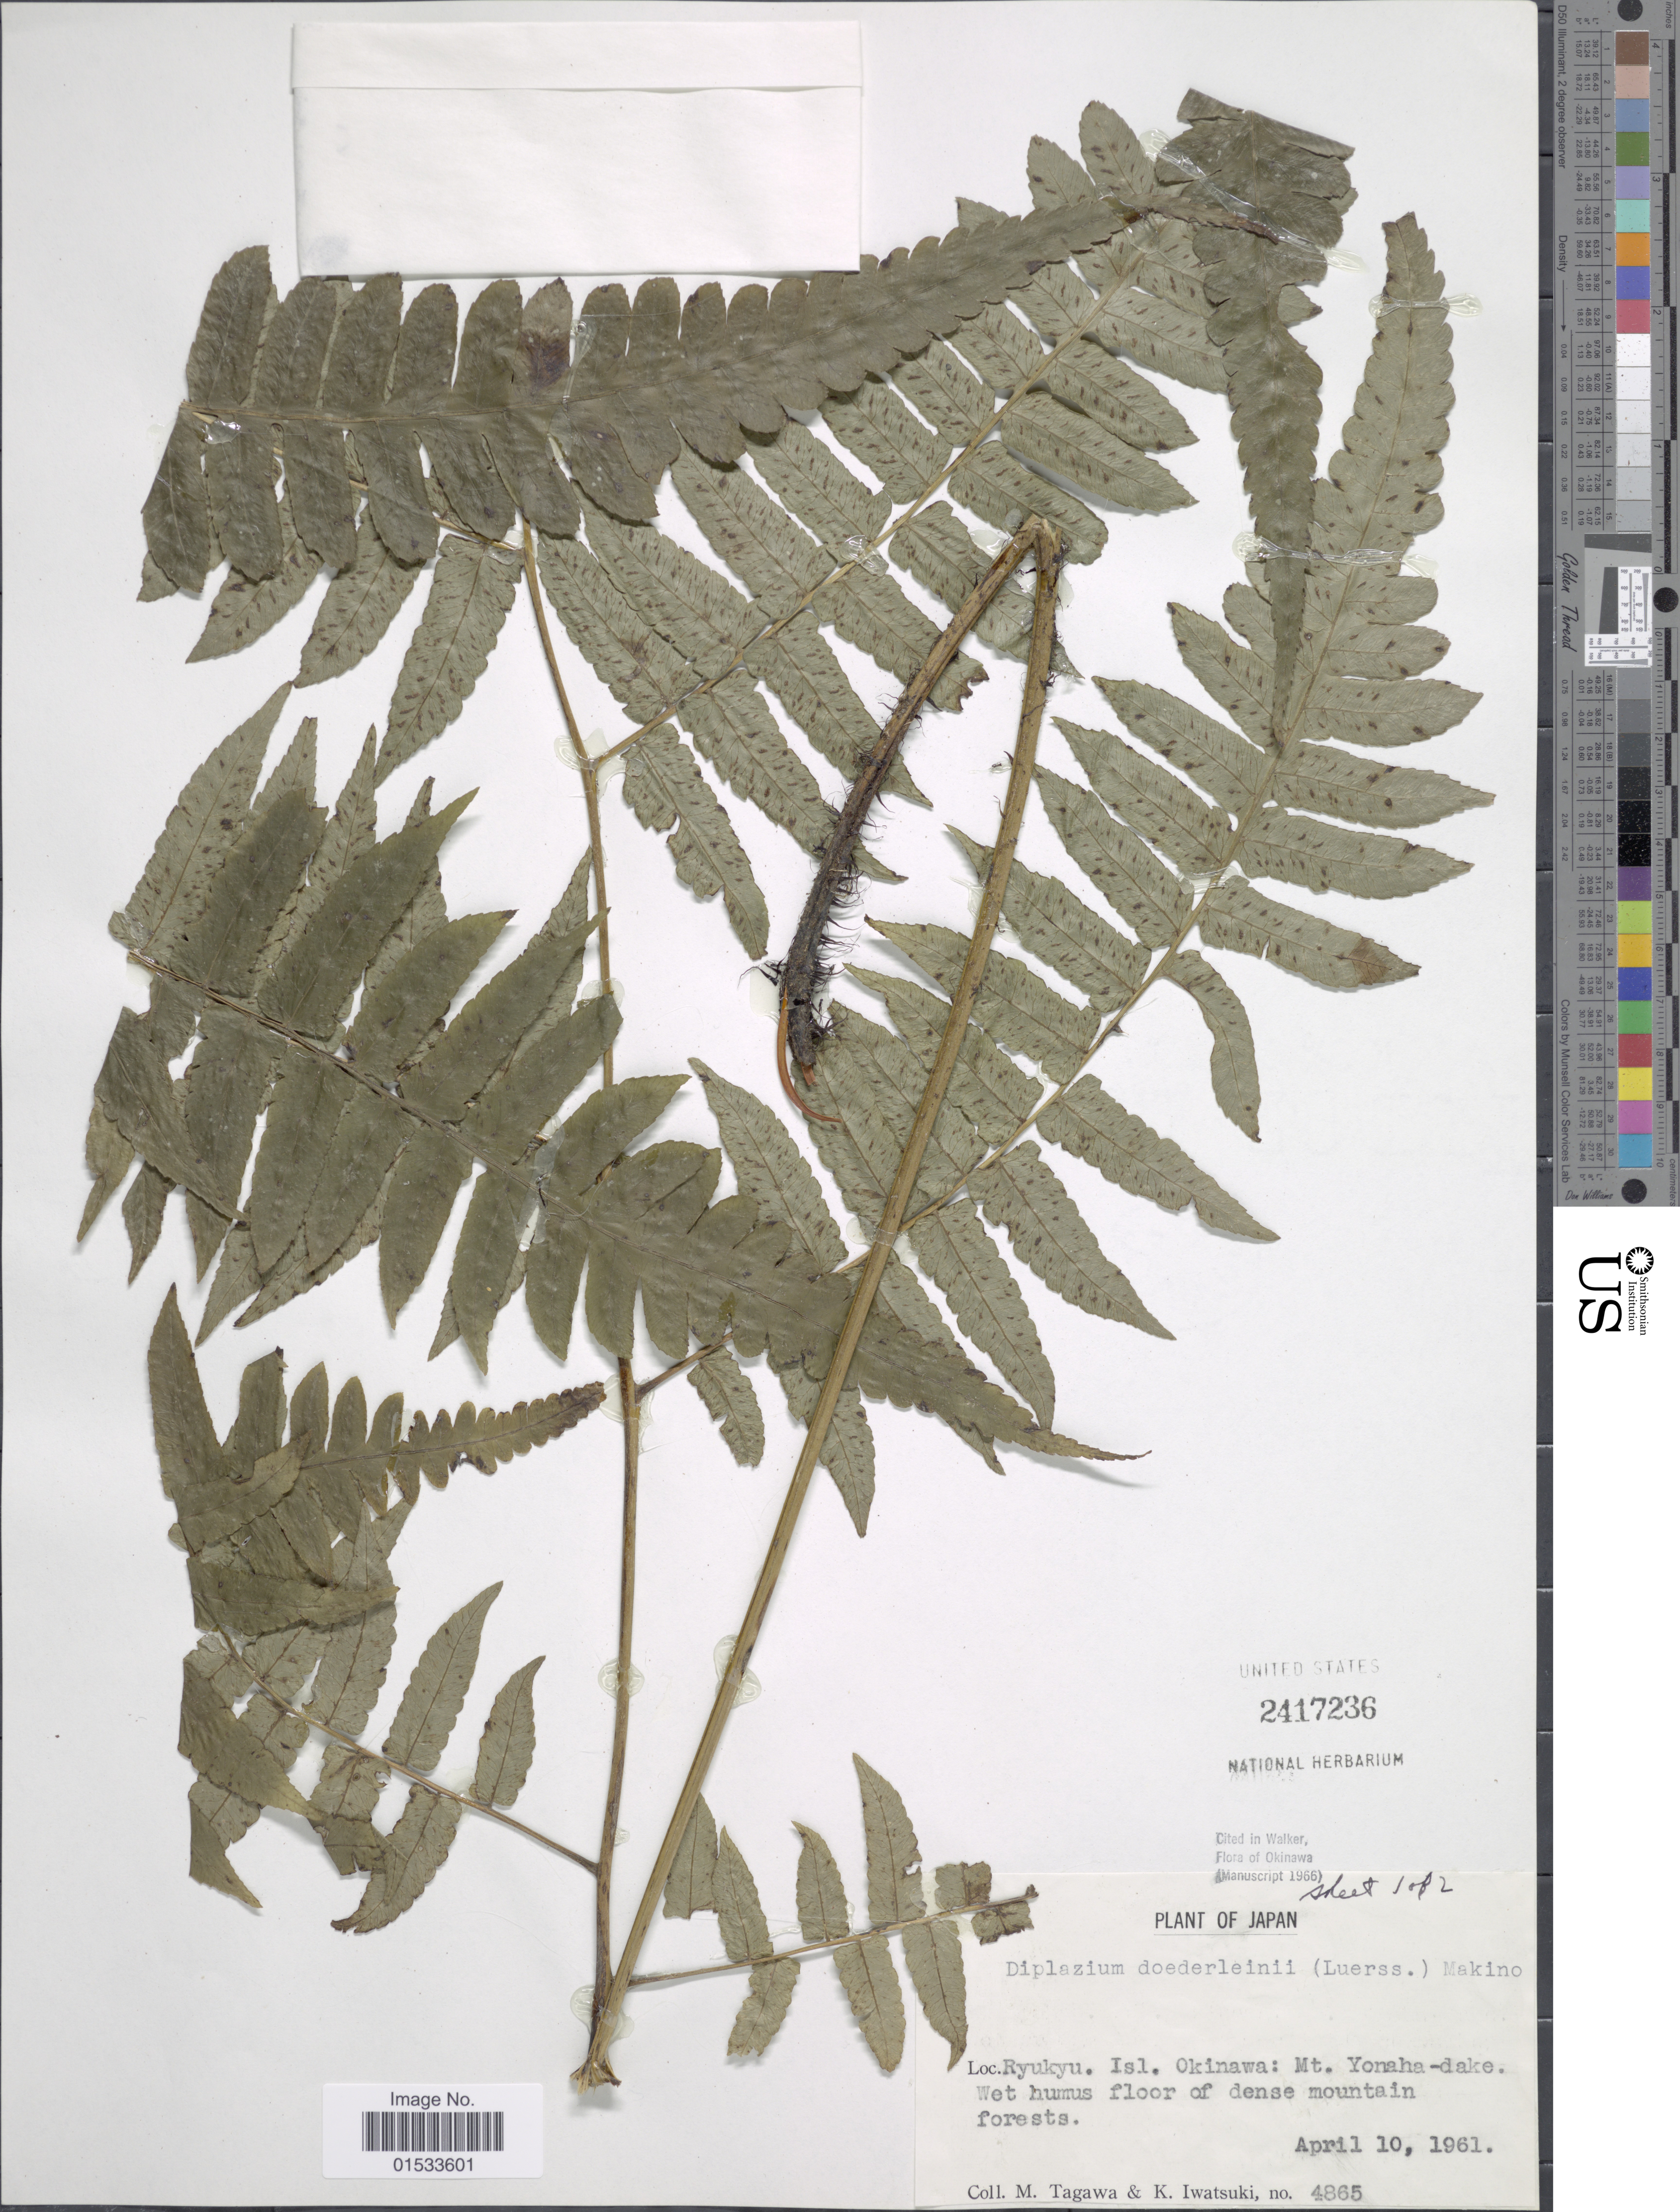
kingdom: Plantae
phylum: Tracheophyta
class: Polypodiopsida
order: Polypodiales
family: Athyriaceae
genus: Diplazium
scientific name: Diplazium doederleinii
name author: (Luerss.) Makino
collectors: M. Tagawa & K. Iwatsuki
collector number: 4865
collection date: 1961-04-10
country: Japan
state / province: Okinawa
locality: Ryukyu. Isl. Okinawa: Mt. Yonaha- dake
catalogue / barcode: US 2417236